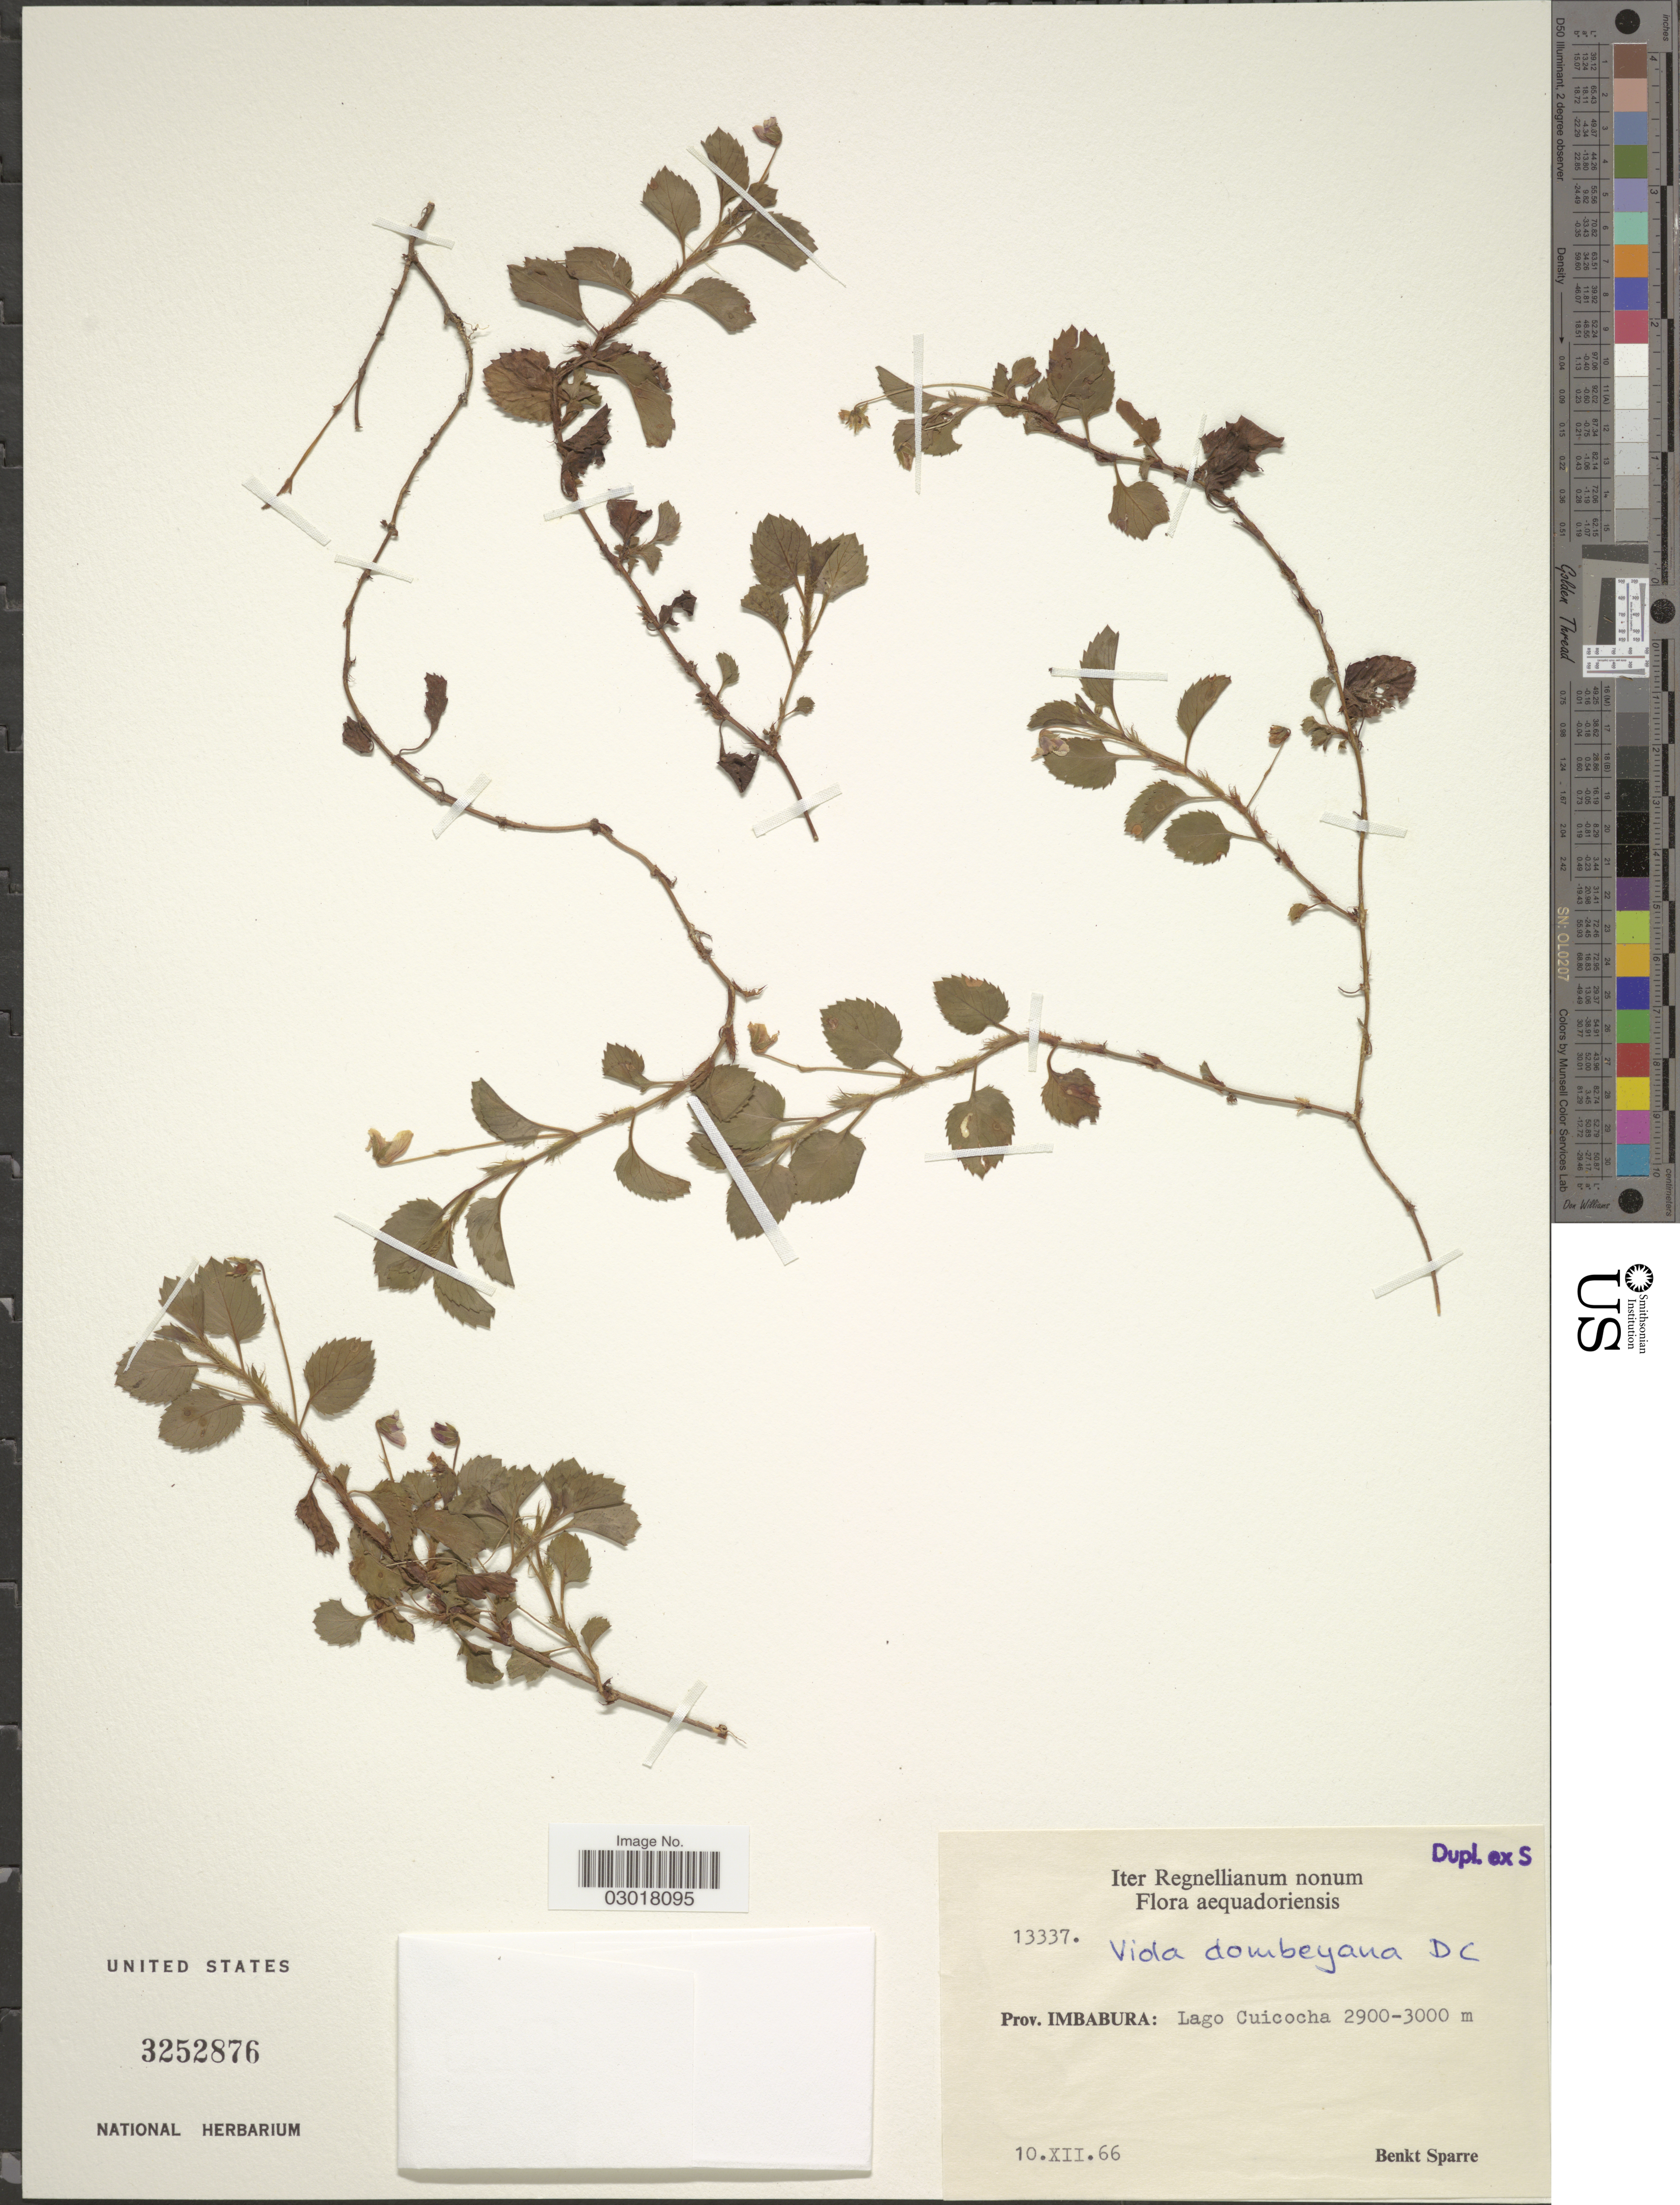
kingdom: Plantae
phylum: Tracheophyta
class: Magnoliopsida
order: Malpighiales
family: Violaceae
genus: Viola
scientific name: Viola dombeyana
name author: DC.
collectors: B. Sparre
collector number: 13337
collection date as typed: Transcribed d/m/y: 10/12/66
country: Ecuador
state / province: Imbabura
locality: Lago Cuicocha.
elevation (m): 2900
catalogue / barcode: US 3252876